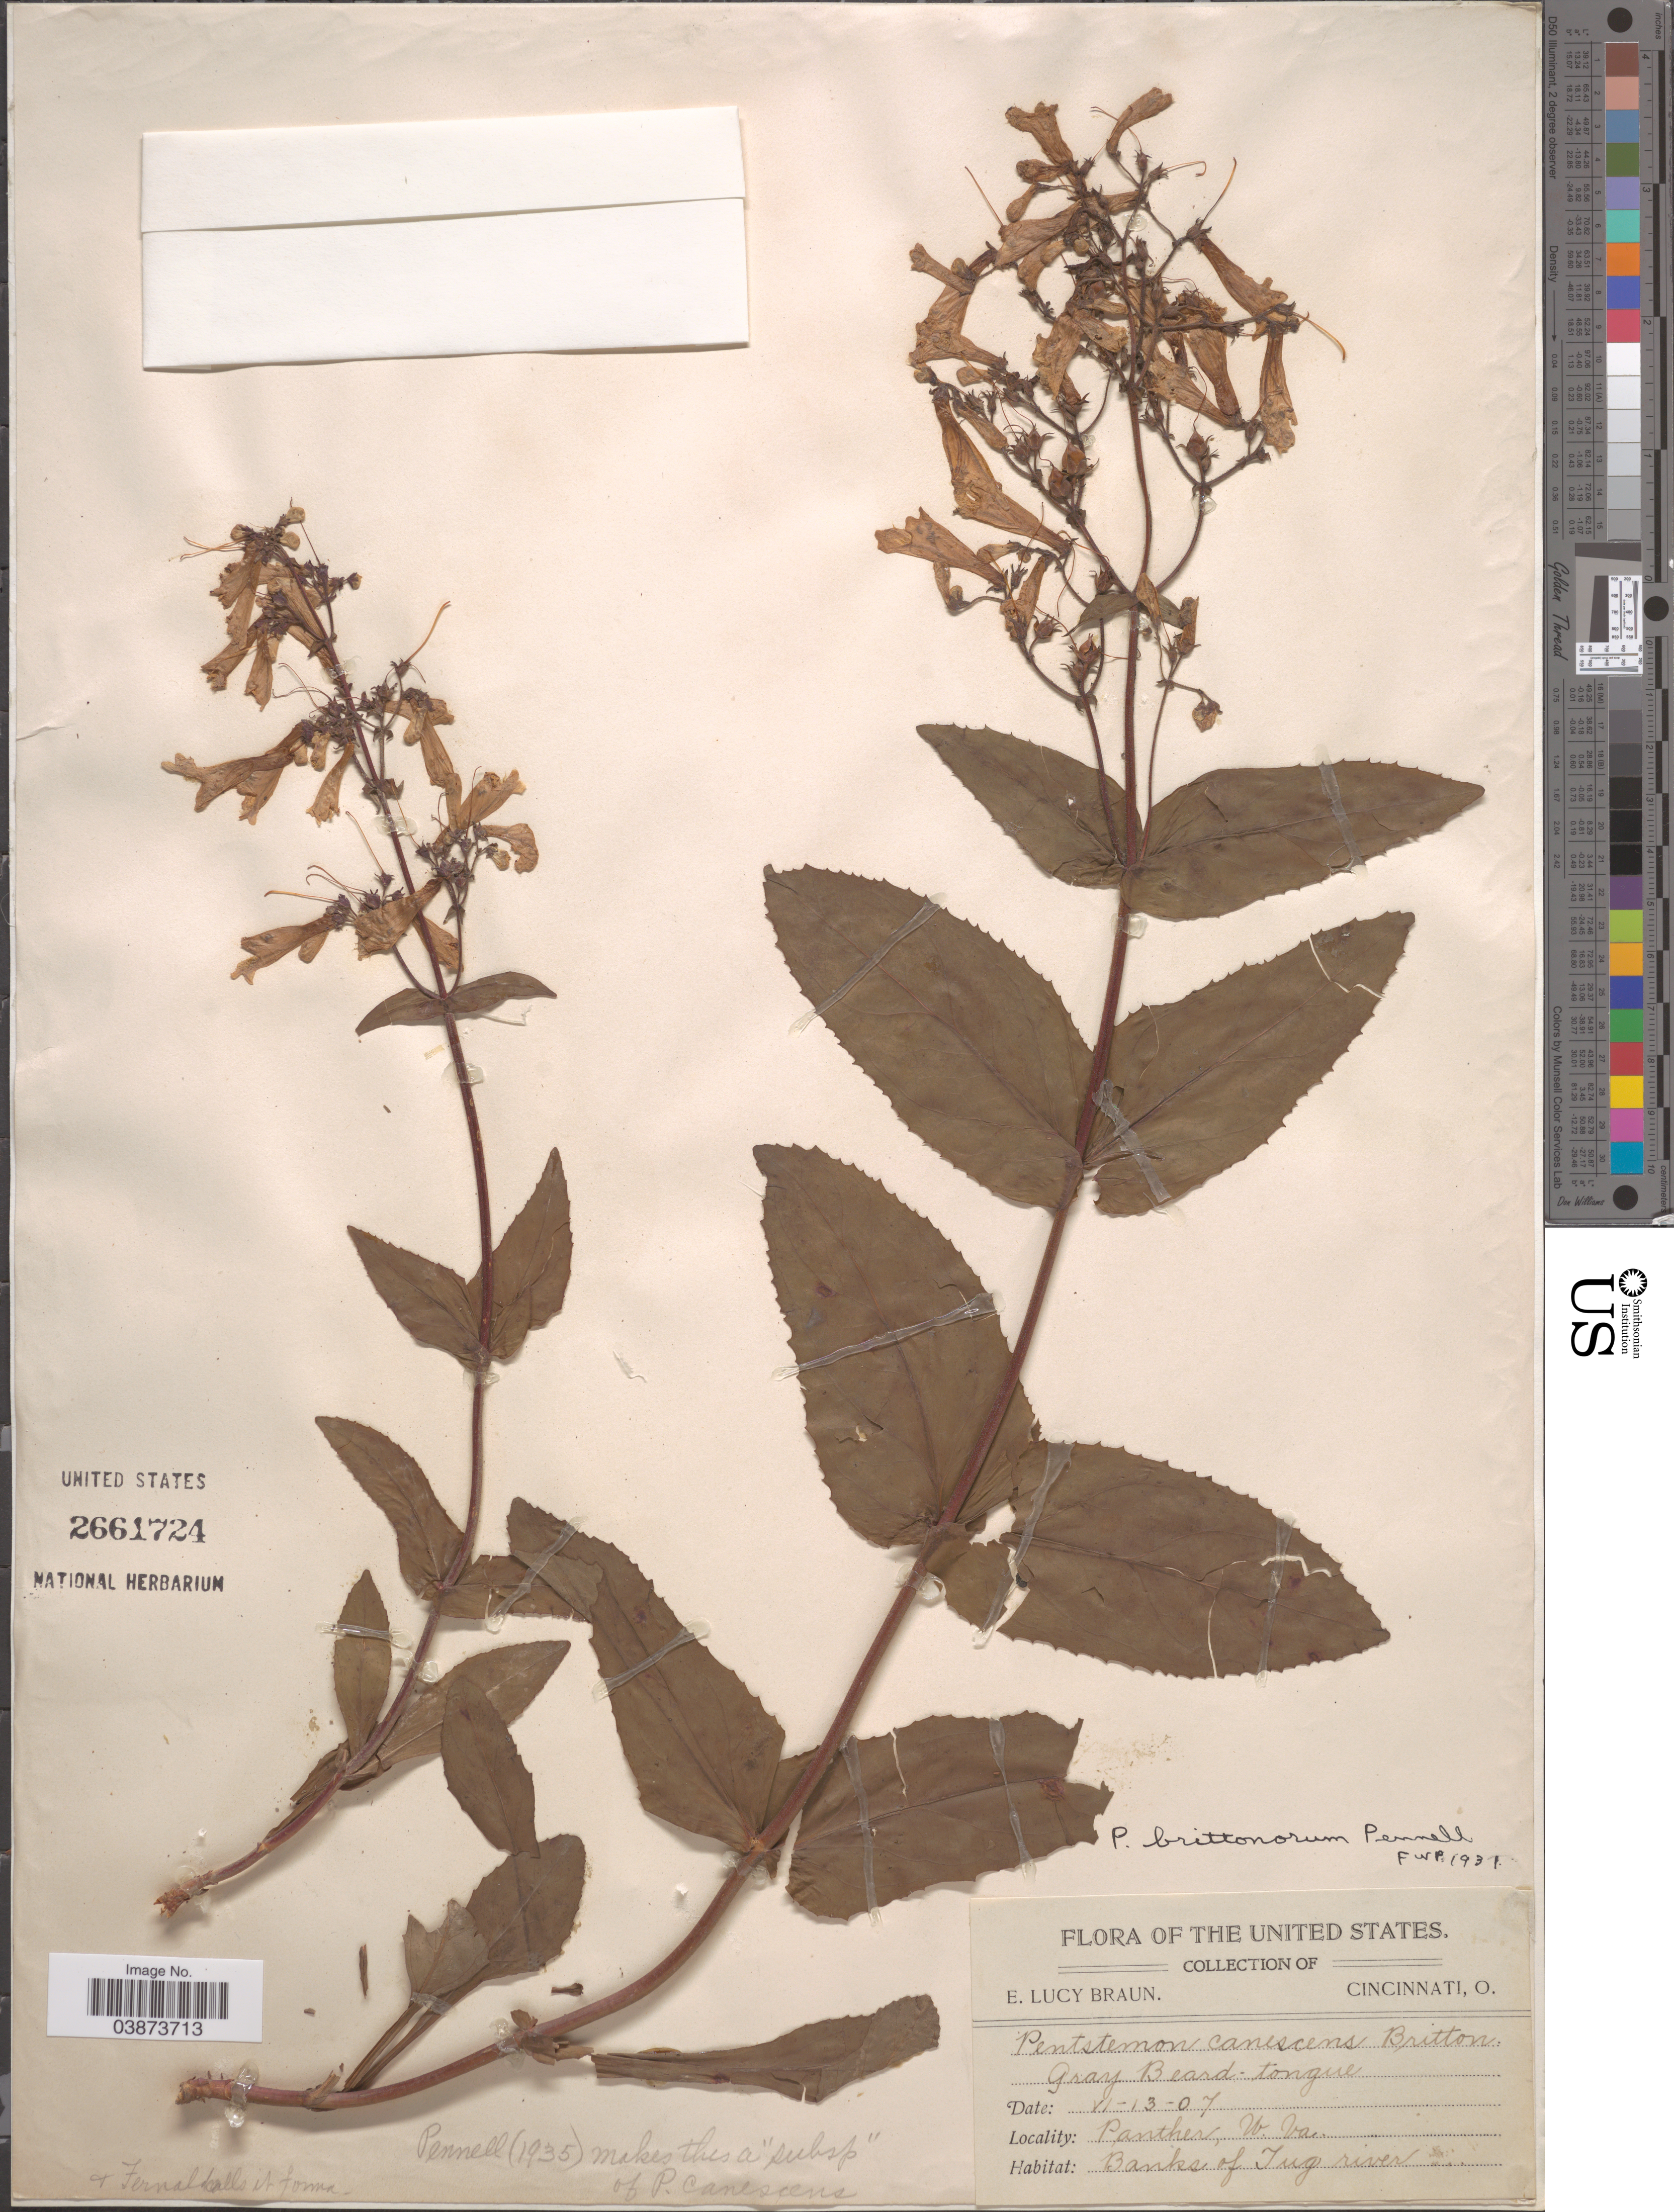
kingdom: Plantae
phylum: Tracheophyta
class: Magnoliopsida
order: Lamiales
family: Plantaginaceae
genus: Penstemon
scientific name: Penstemon canescens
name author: L.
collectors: E. L. Braun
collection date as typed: Transcribed d/m/y: 13/6/7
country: United States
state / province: West Virginia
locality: Gray Beard-tongue. Panther. Banks of Tug river.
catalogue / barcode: US 2661724